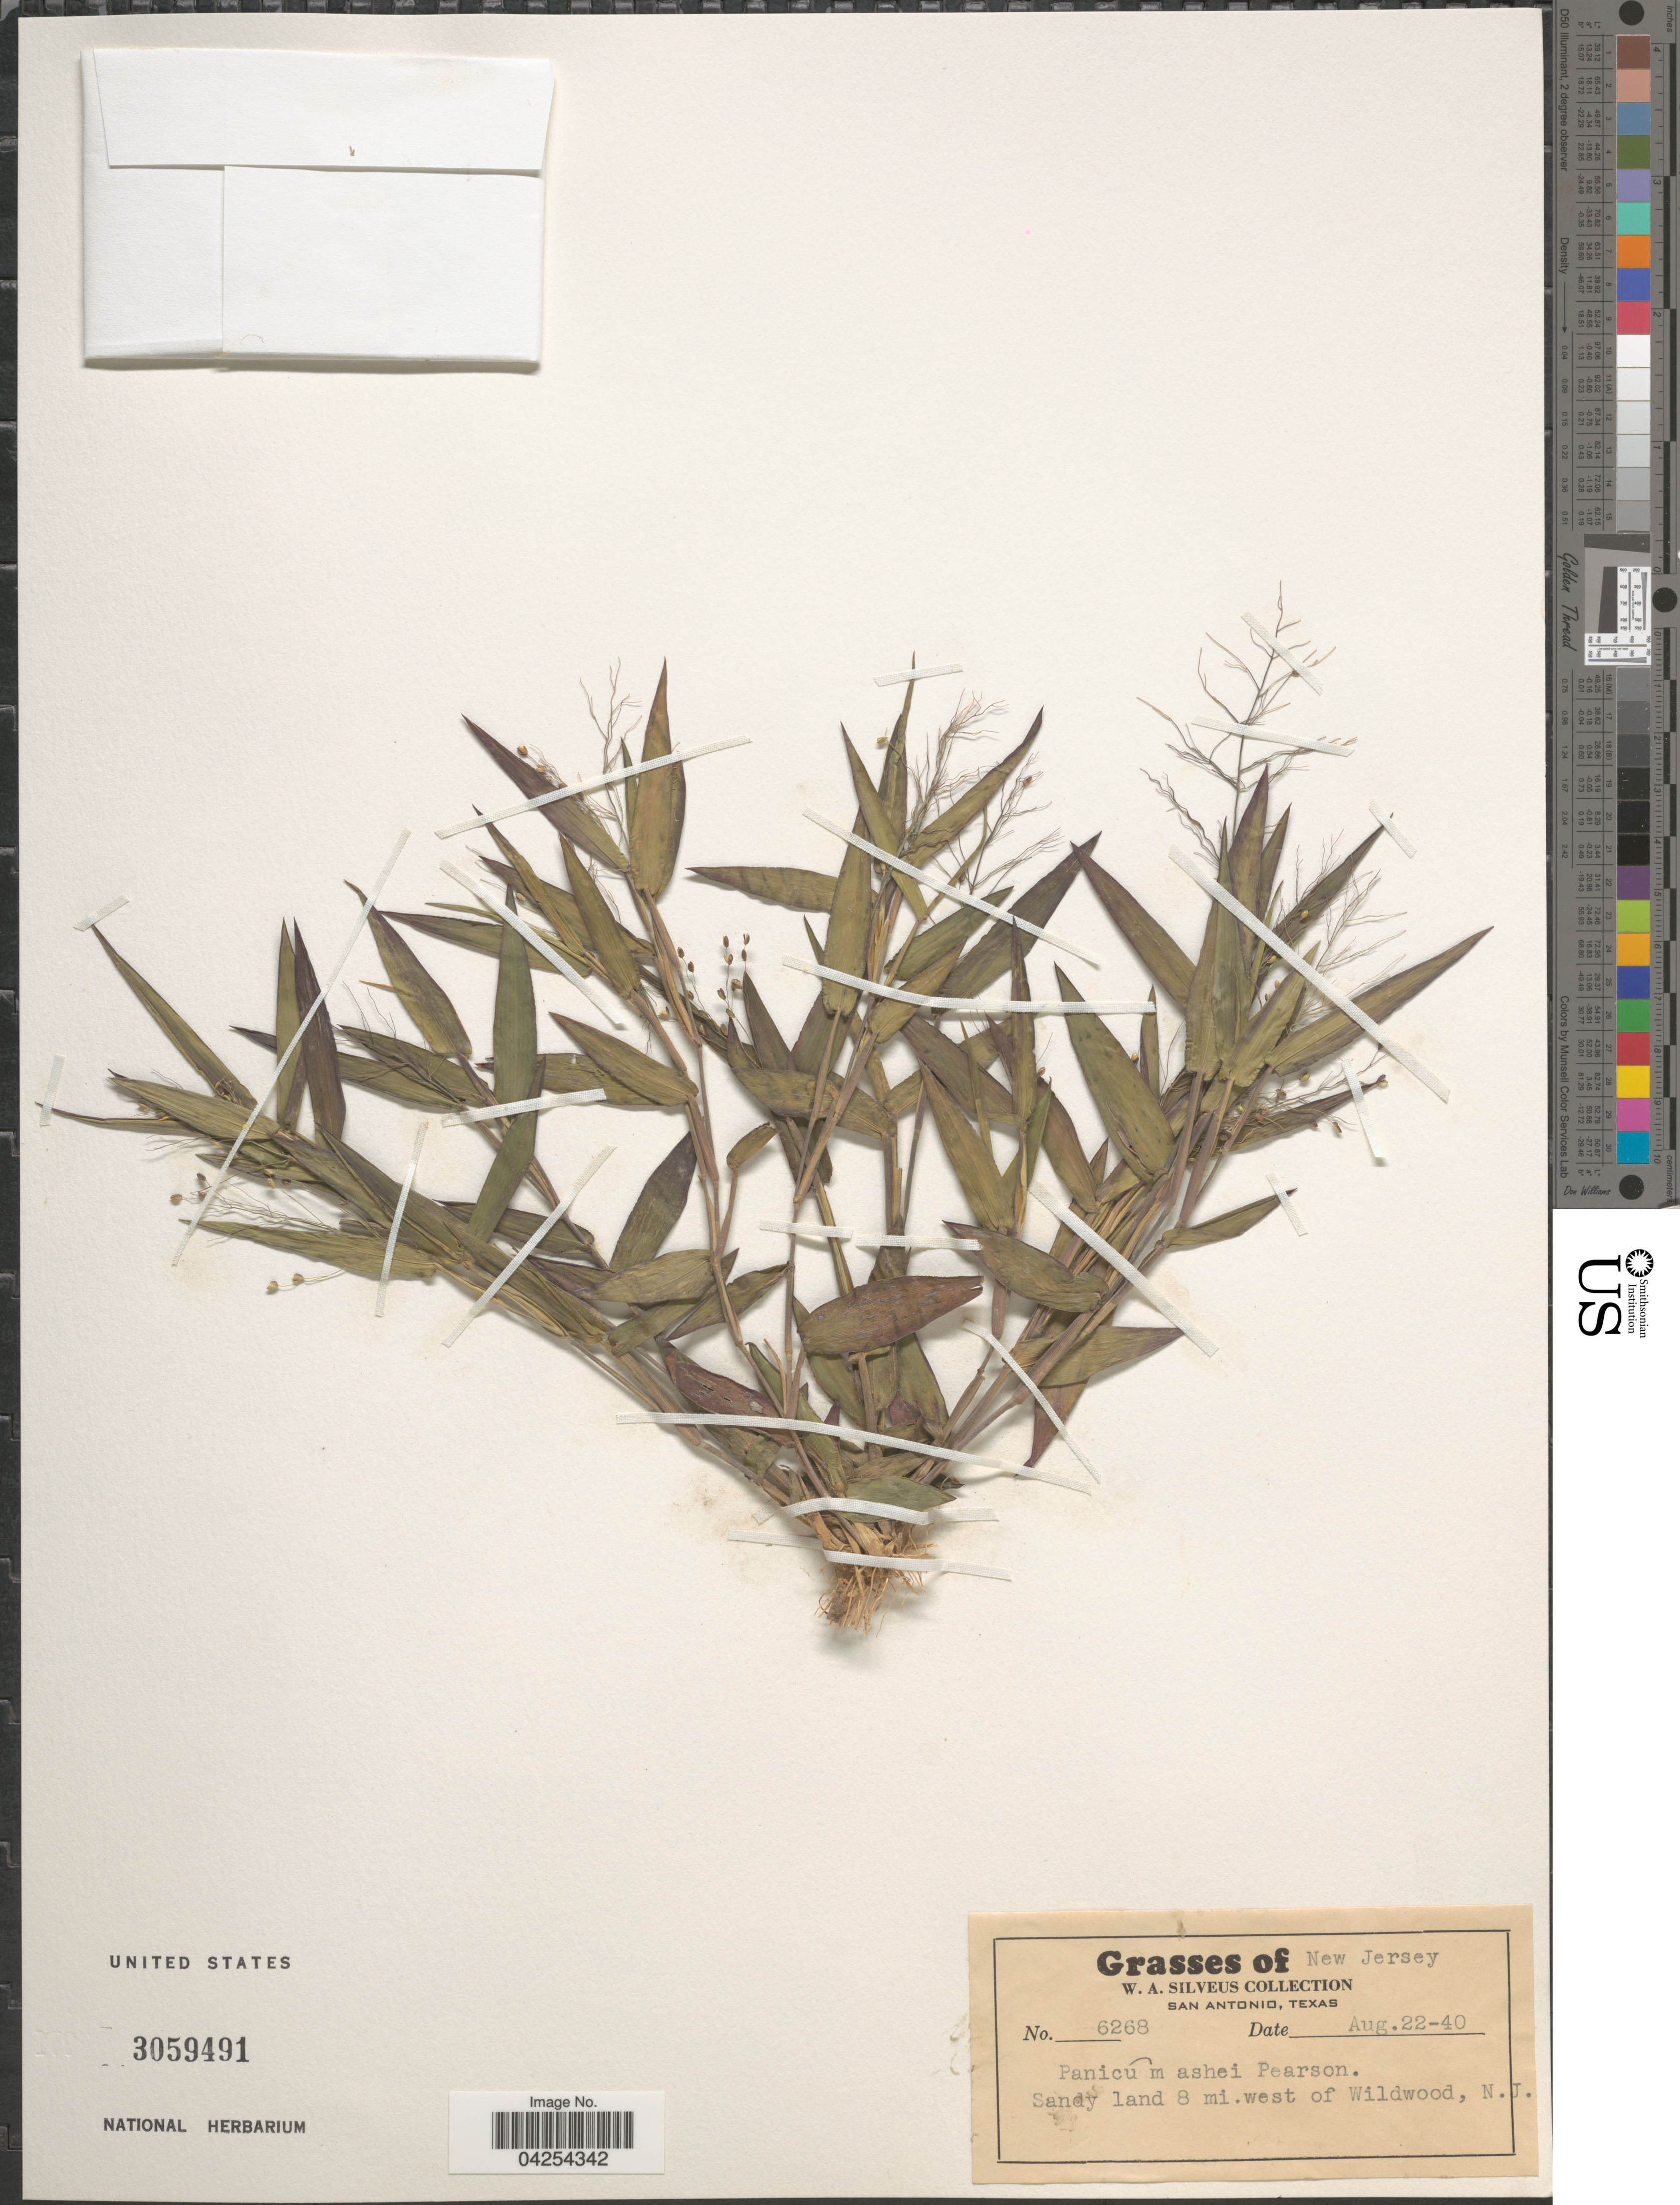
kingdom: Plantae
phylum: Tracheophyta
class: Liliopsida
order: Poales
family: Poaceae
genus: Dichanthelium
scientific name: Dichanthelium commutatum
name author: (Schult.) Gould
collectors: W. Silveus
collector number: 6268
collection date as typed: Transcribed d/m/y: 22/8/40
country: United States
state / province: New Jersey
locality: Sandy land 8 mi. west of Wildwood.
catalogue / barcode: US 3059491